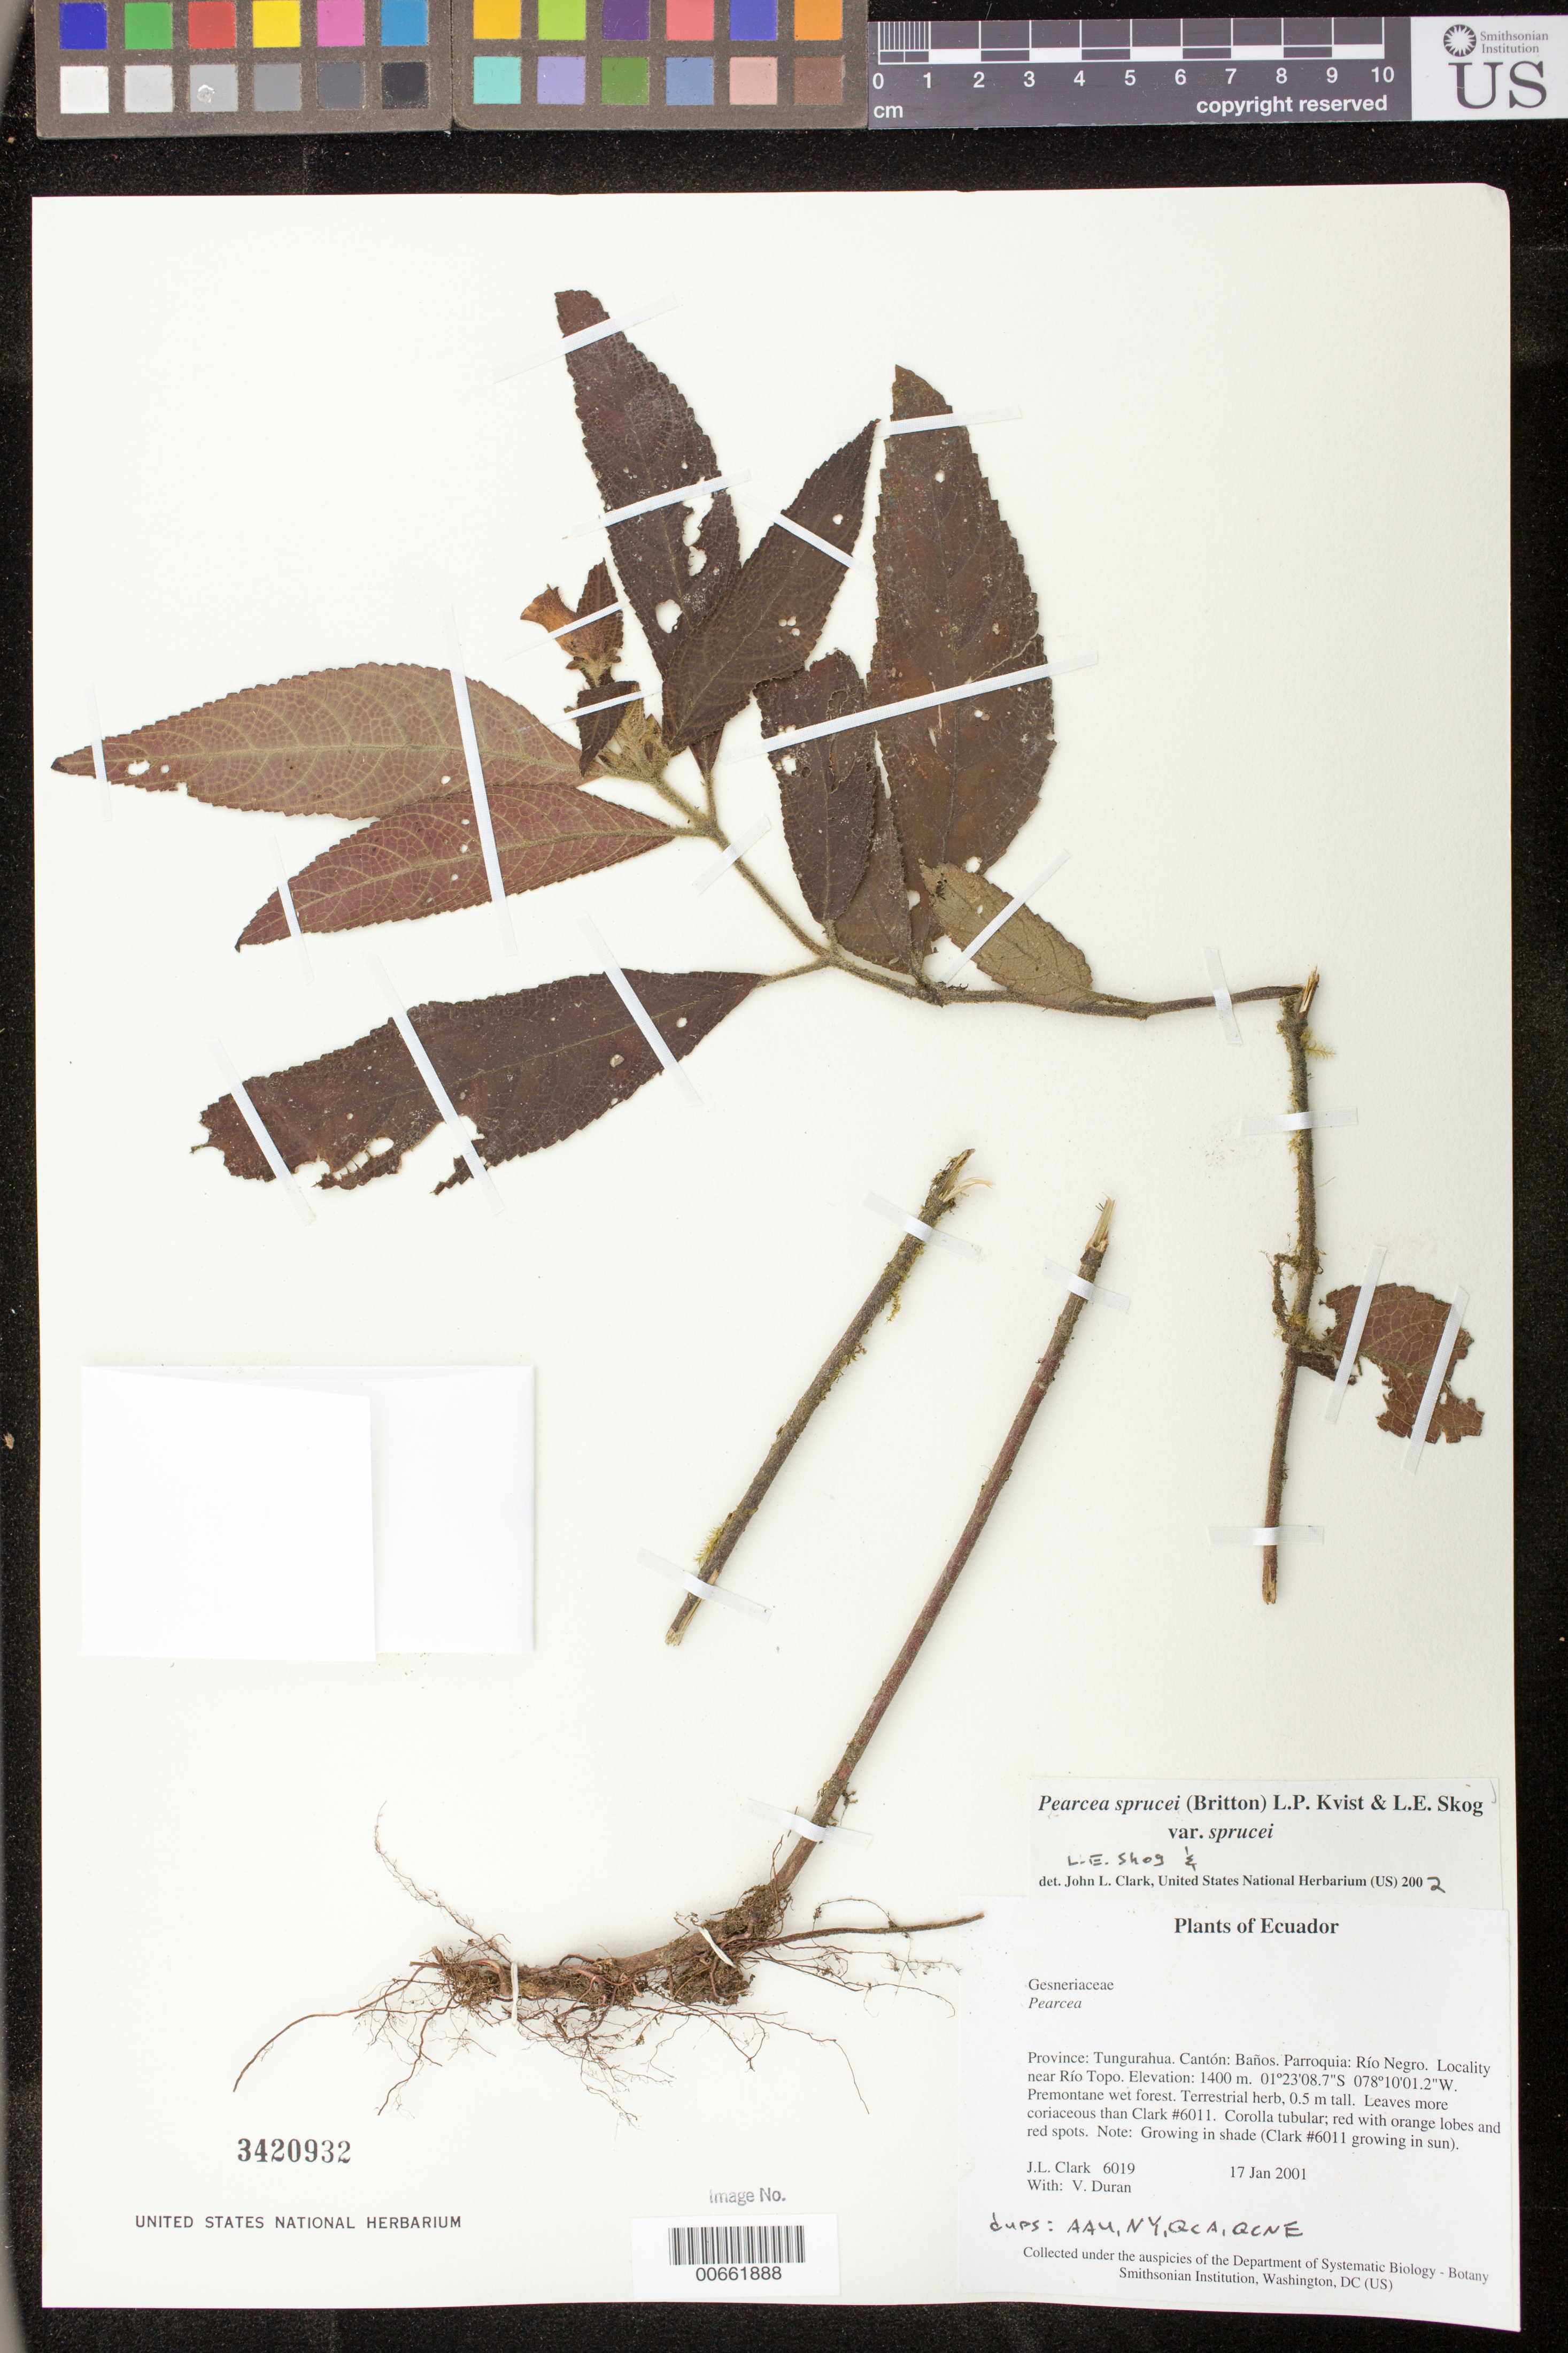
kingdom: Plantae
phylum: Tracheophyta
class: Magnoliopsida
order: Lamiales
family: Gesneriaceae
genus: Pearcea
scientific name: Pearcea sprucei var. sprucei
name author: (Britton ex Rusby) L.P. Kvist & L.E. Skog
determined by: Clark, J. L.; Skog, Laurence E.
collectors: J. L. Clark & V. Duran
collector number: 6019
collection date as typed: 17 Jan 2001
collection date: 2001-01-17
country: Ecuador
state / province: Tungurahua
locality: Cantón: Baños. Parroquia: Río Negro. Locality near Río Topo.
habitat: Premontane wet forest.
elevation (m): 1400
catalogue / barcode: US 3420932